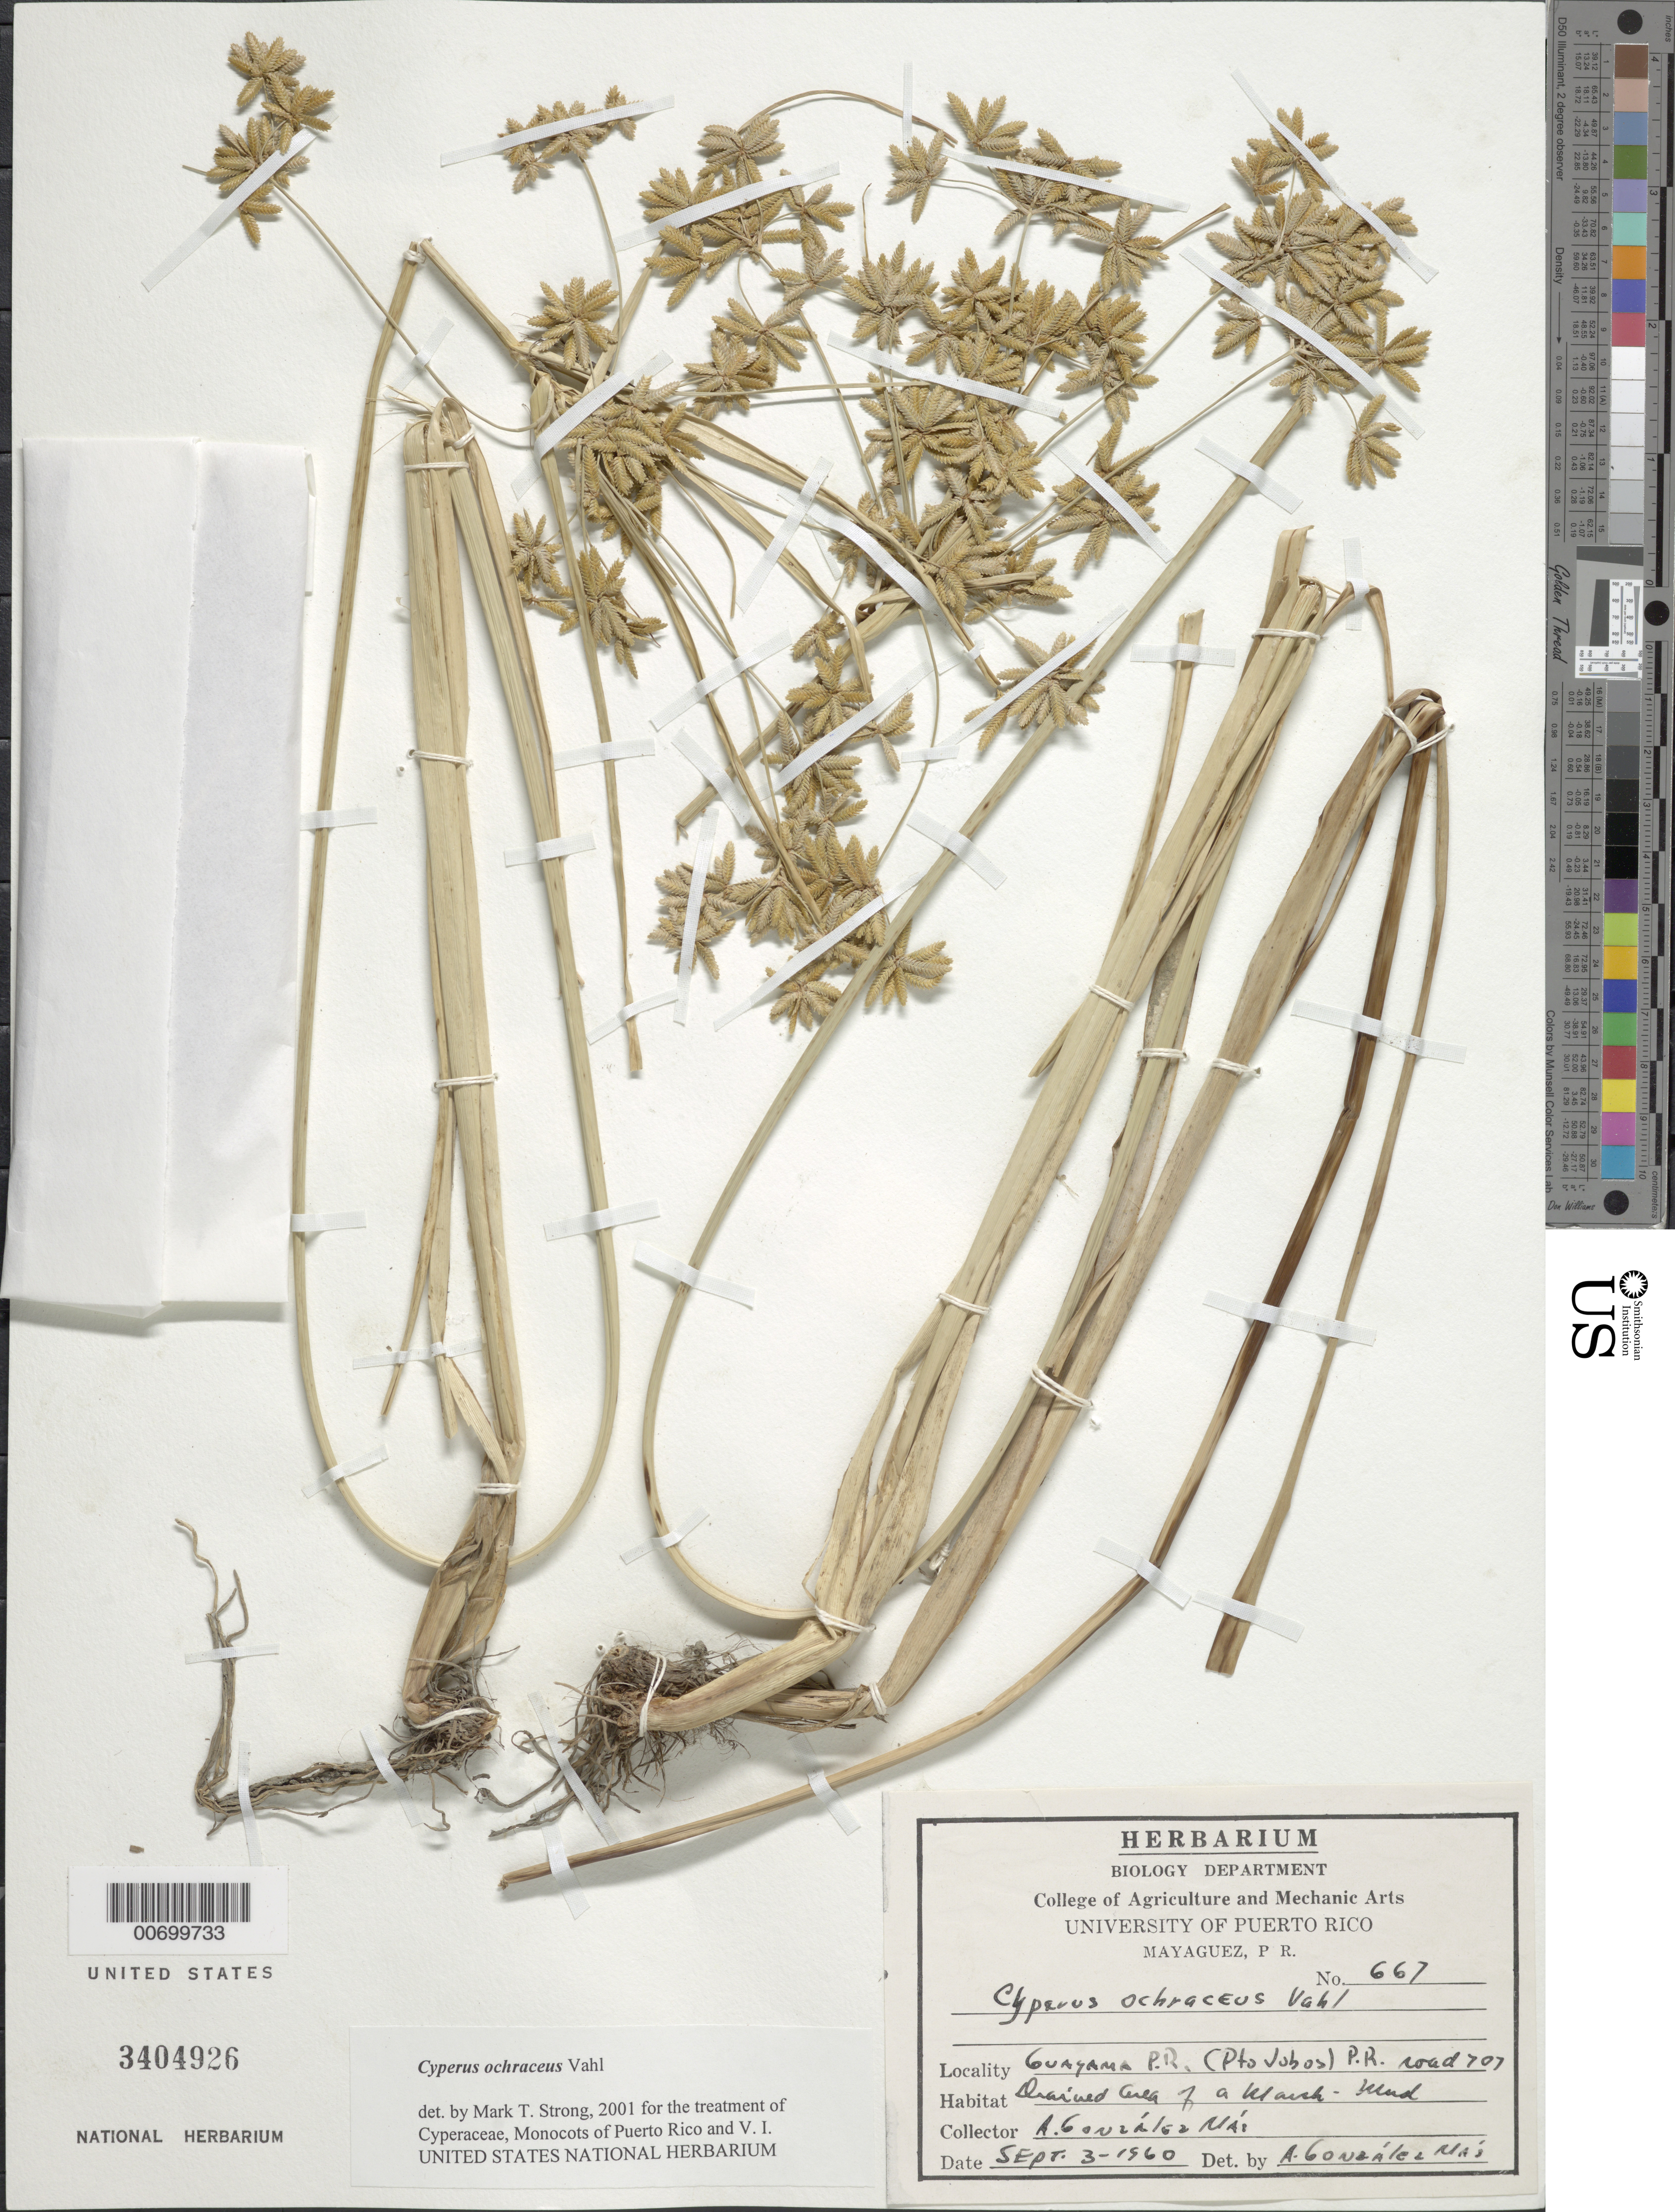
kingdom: Plantae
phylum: Tracheophyta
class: Liliopsida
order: Poales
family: Cyperaceae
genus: Cyperus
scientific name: Cyperus ochraceus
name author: Vahl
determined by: Strong, M. T., (US), Smithsonian Institution - National Museum of Natural History (UNITED STATES)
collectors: A. González Más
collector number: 667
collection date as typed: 03 Sep 1960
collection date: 1960-09-03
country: Puerto Rico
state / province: Guayama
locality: Guayama: Pto. Jobos, Rd. 709.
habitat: Drained area of marsh; ditch.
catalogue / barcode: US 3404926